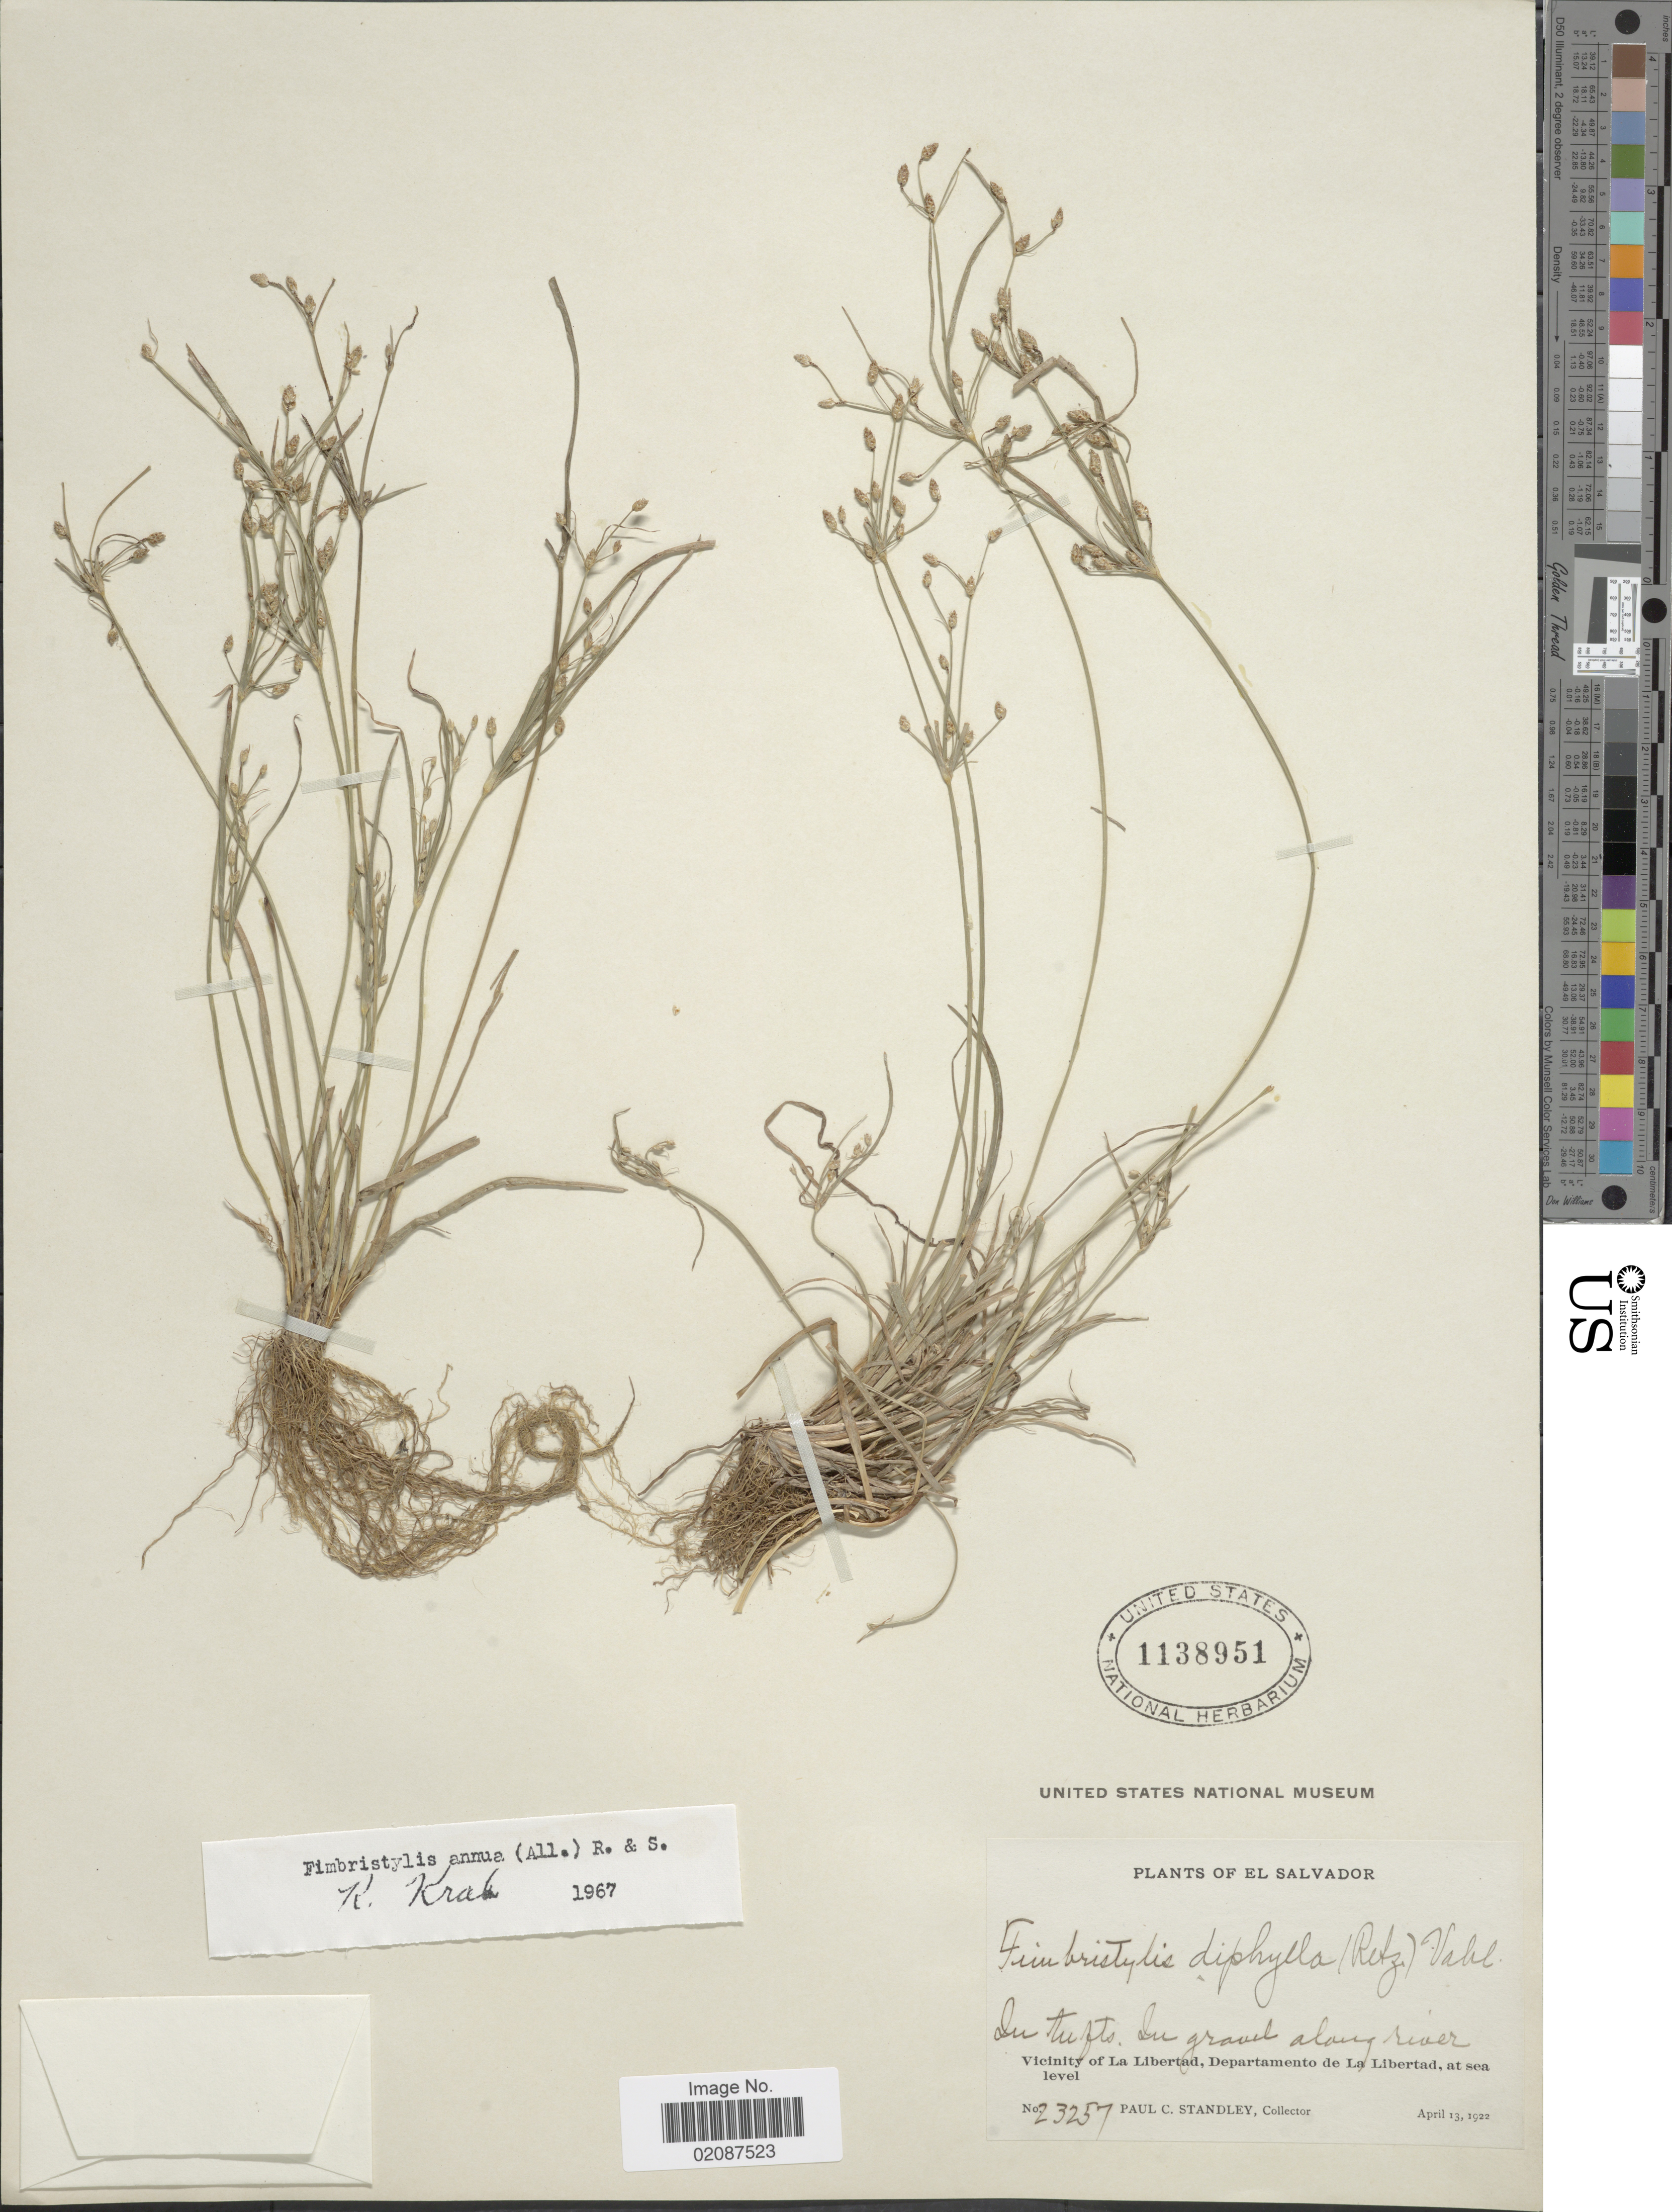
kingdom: Plantae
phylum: Tracheophyta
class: Liliopsida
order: Poales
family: Cyperaceae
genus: Fimbristylis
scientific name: Fimbristylis annua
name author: (All.) Roem. & Schult.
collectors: P. C. Standley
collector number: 23257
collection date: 1922-04-13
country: El Salvador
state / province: La Libertad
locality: Vicinity of La Libertad, Departamento de La Libertad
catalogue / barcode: US 1138951